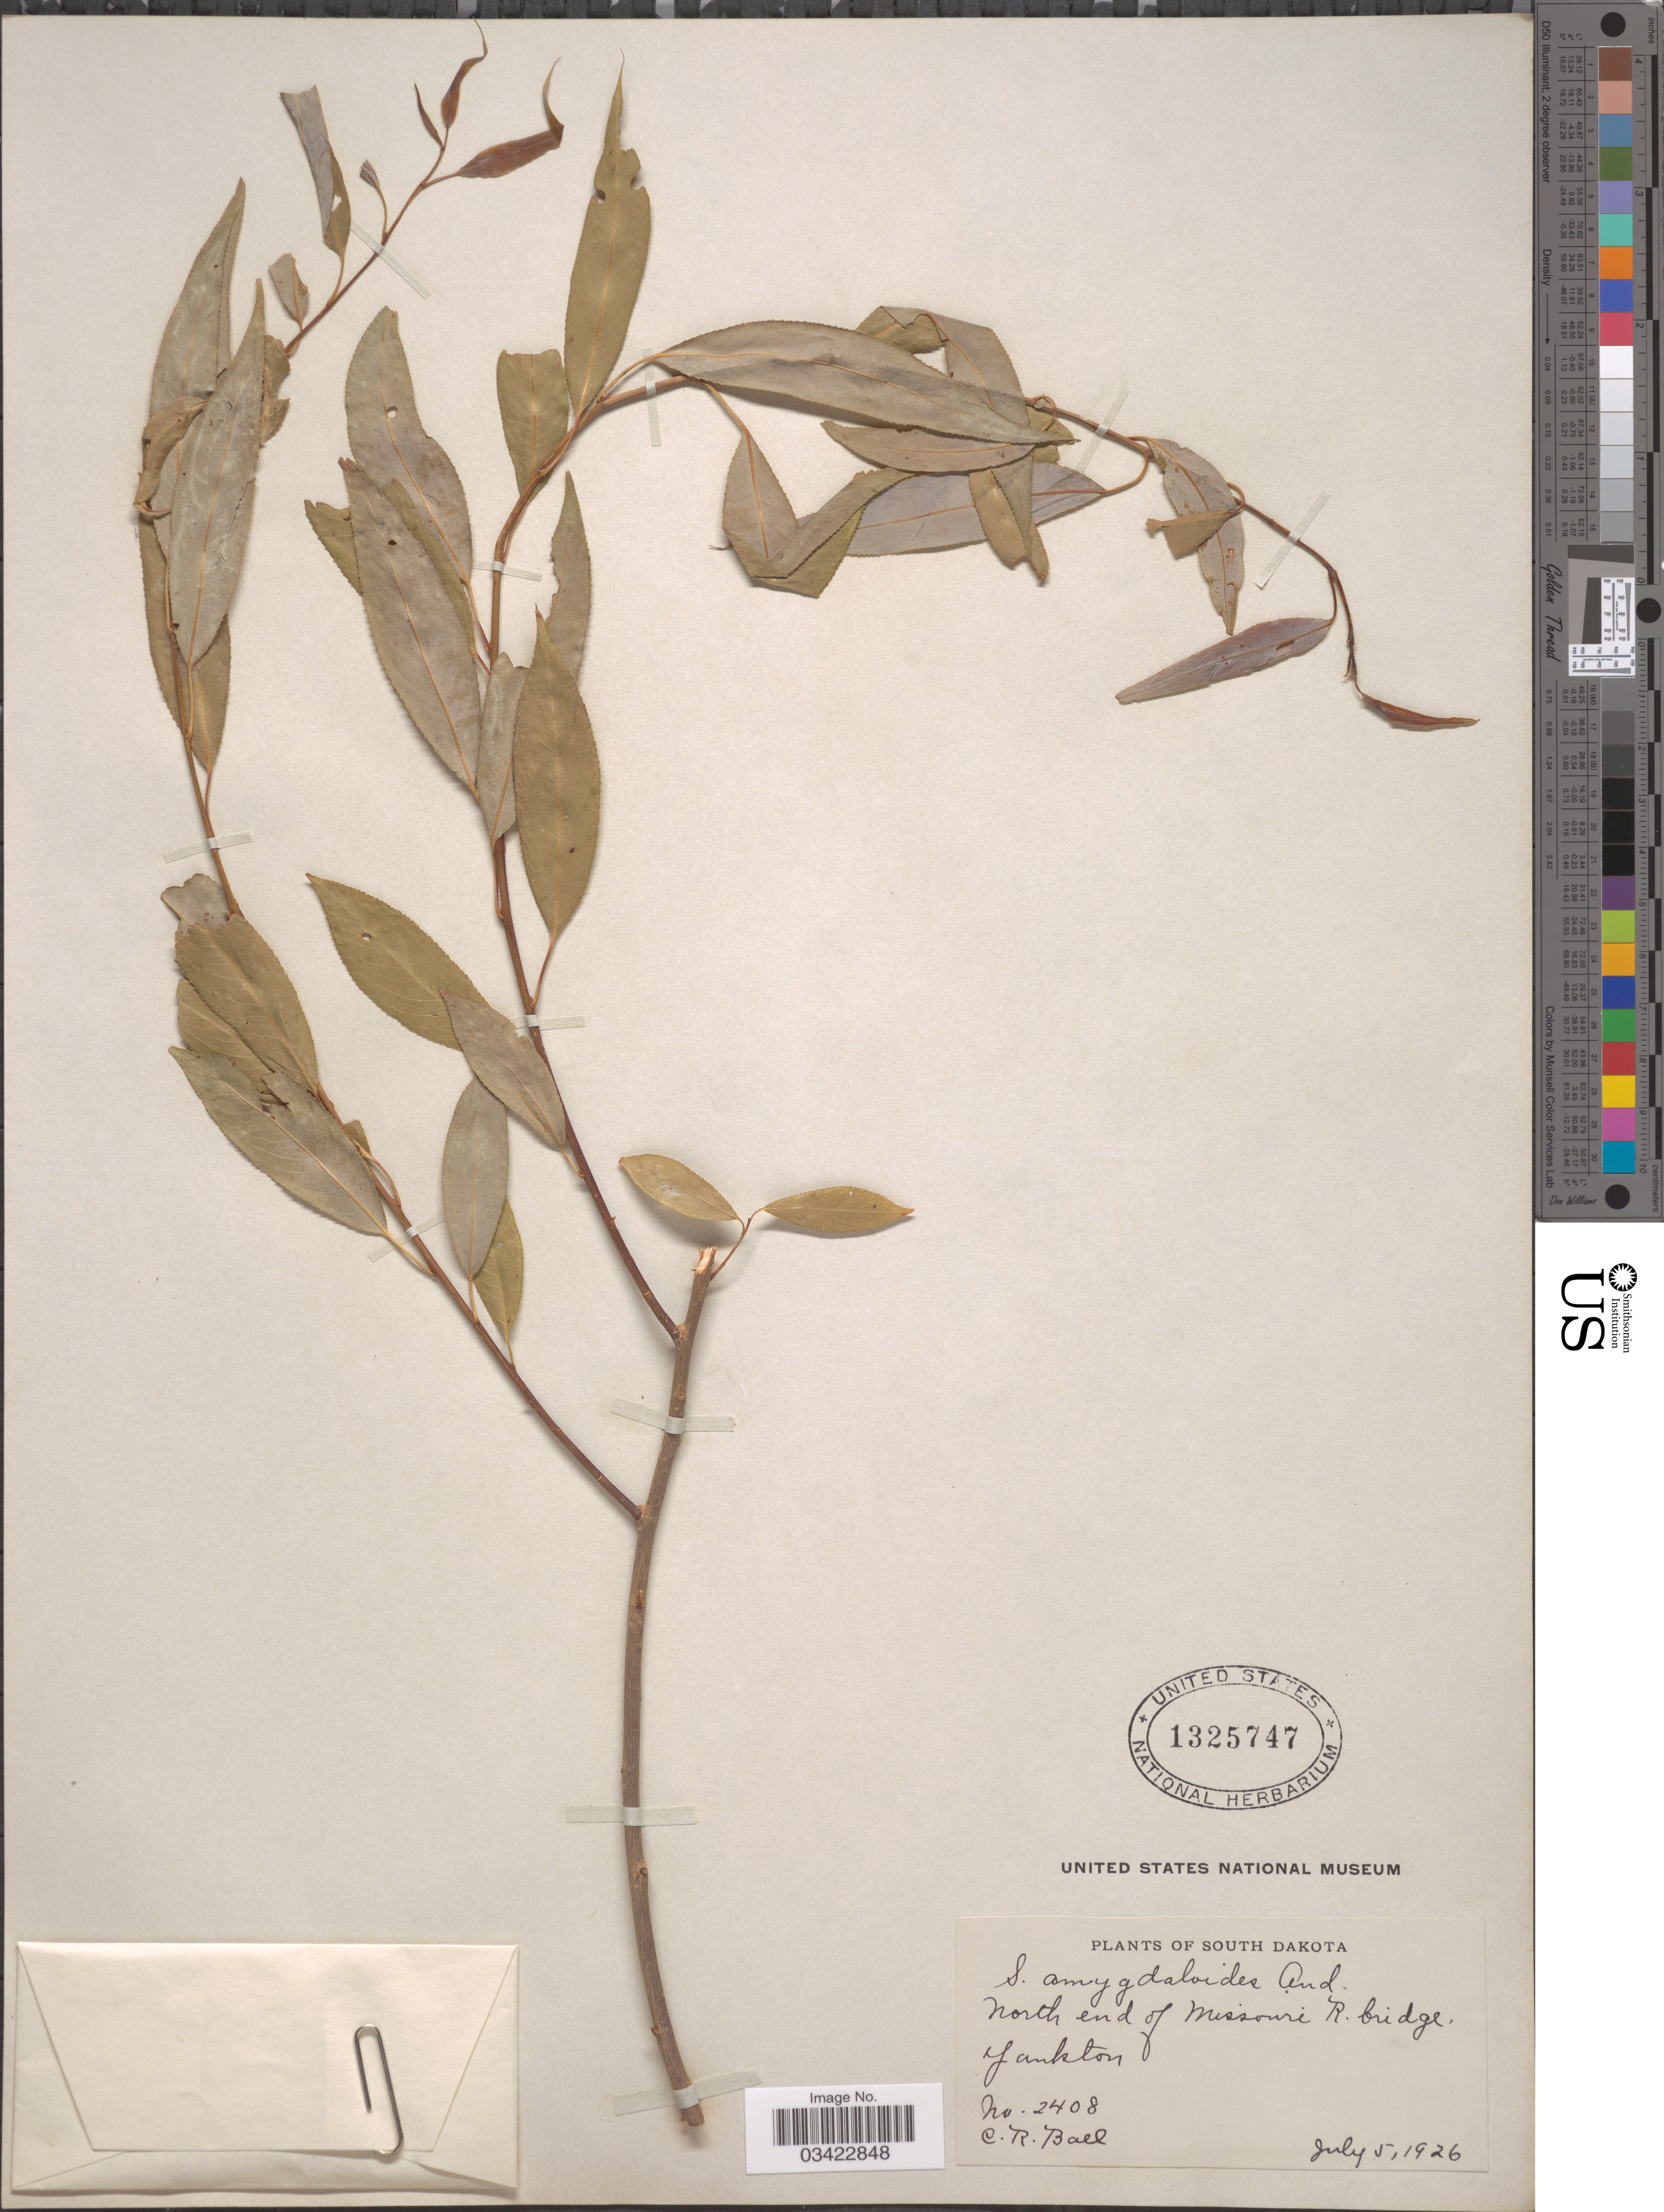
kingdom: Plantae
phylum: Tracheophyta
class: Magnoliopsida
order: Malpighiales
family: Salicaceae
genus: Salix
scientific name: Salix amygdaloides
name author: Andersson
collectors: C. R. Ball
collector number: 2408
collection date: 1926-07-05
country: United States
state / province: South Dakota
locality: North end of Missouri R. bridge, Yankton.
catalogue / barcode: US 1325747